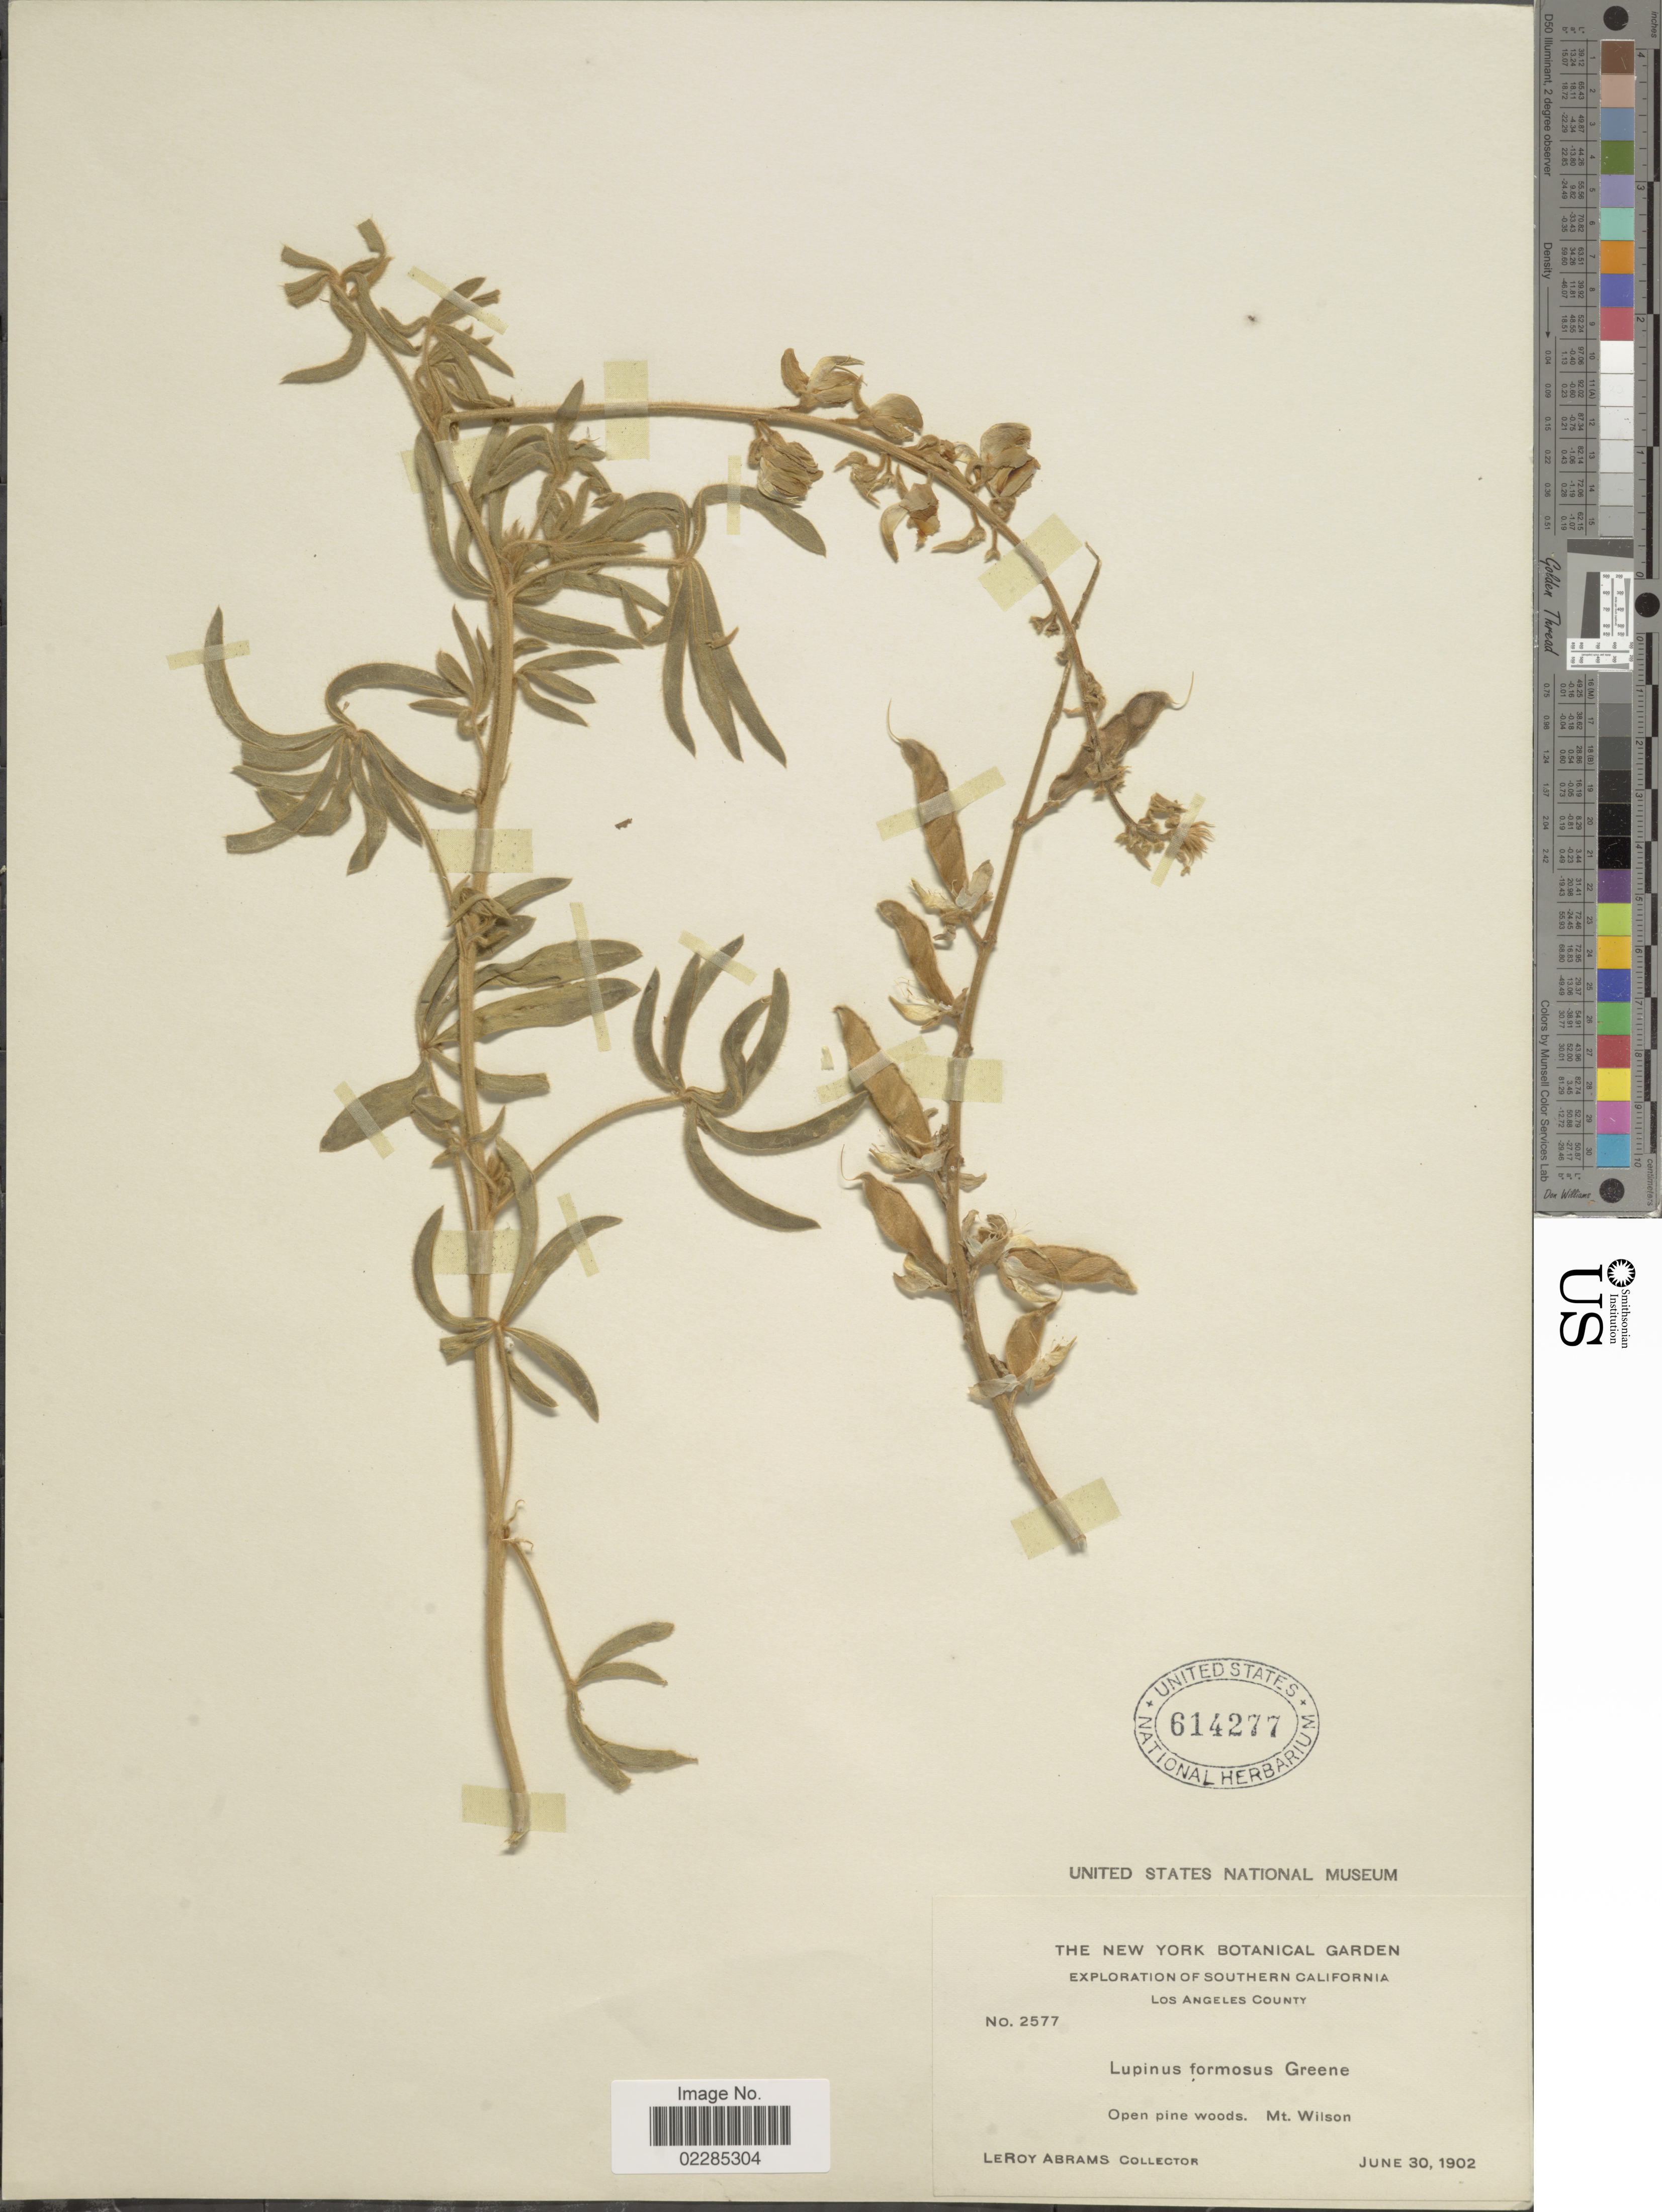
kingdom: Plantae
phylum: Tracheophyta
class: Magnoliopsida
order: Fabales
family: Fabaceae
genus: Lupinus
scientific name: Lupinus formosus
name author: Greene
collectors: L. Abrams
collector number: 2577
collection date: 1902-06-30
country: United States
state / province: California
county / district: Los Angeles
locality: Southern California, Los Angeles County, Open pine woods. Mt Wilson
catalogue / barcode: US 614277